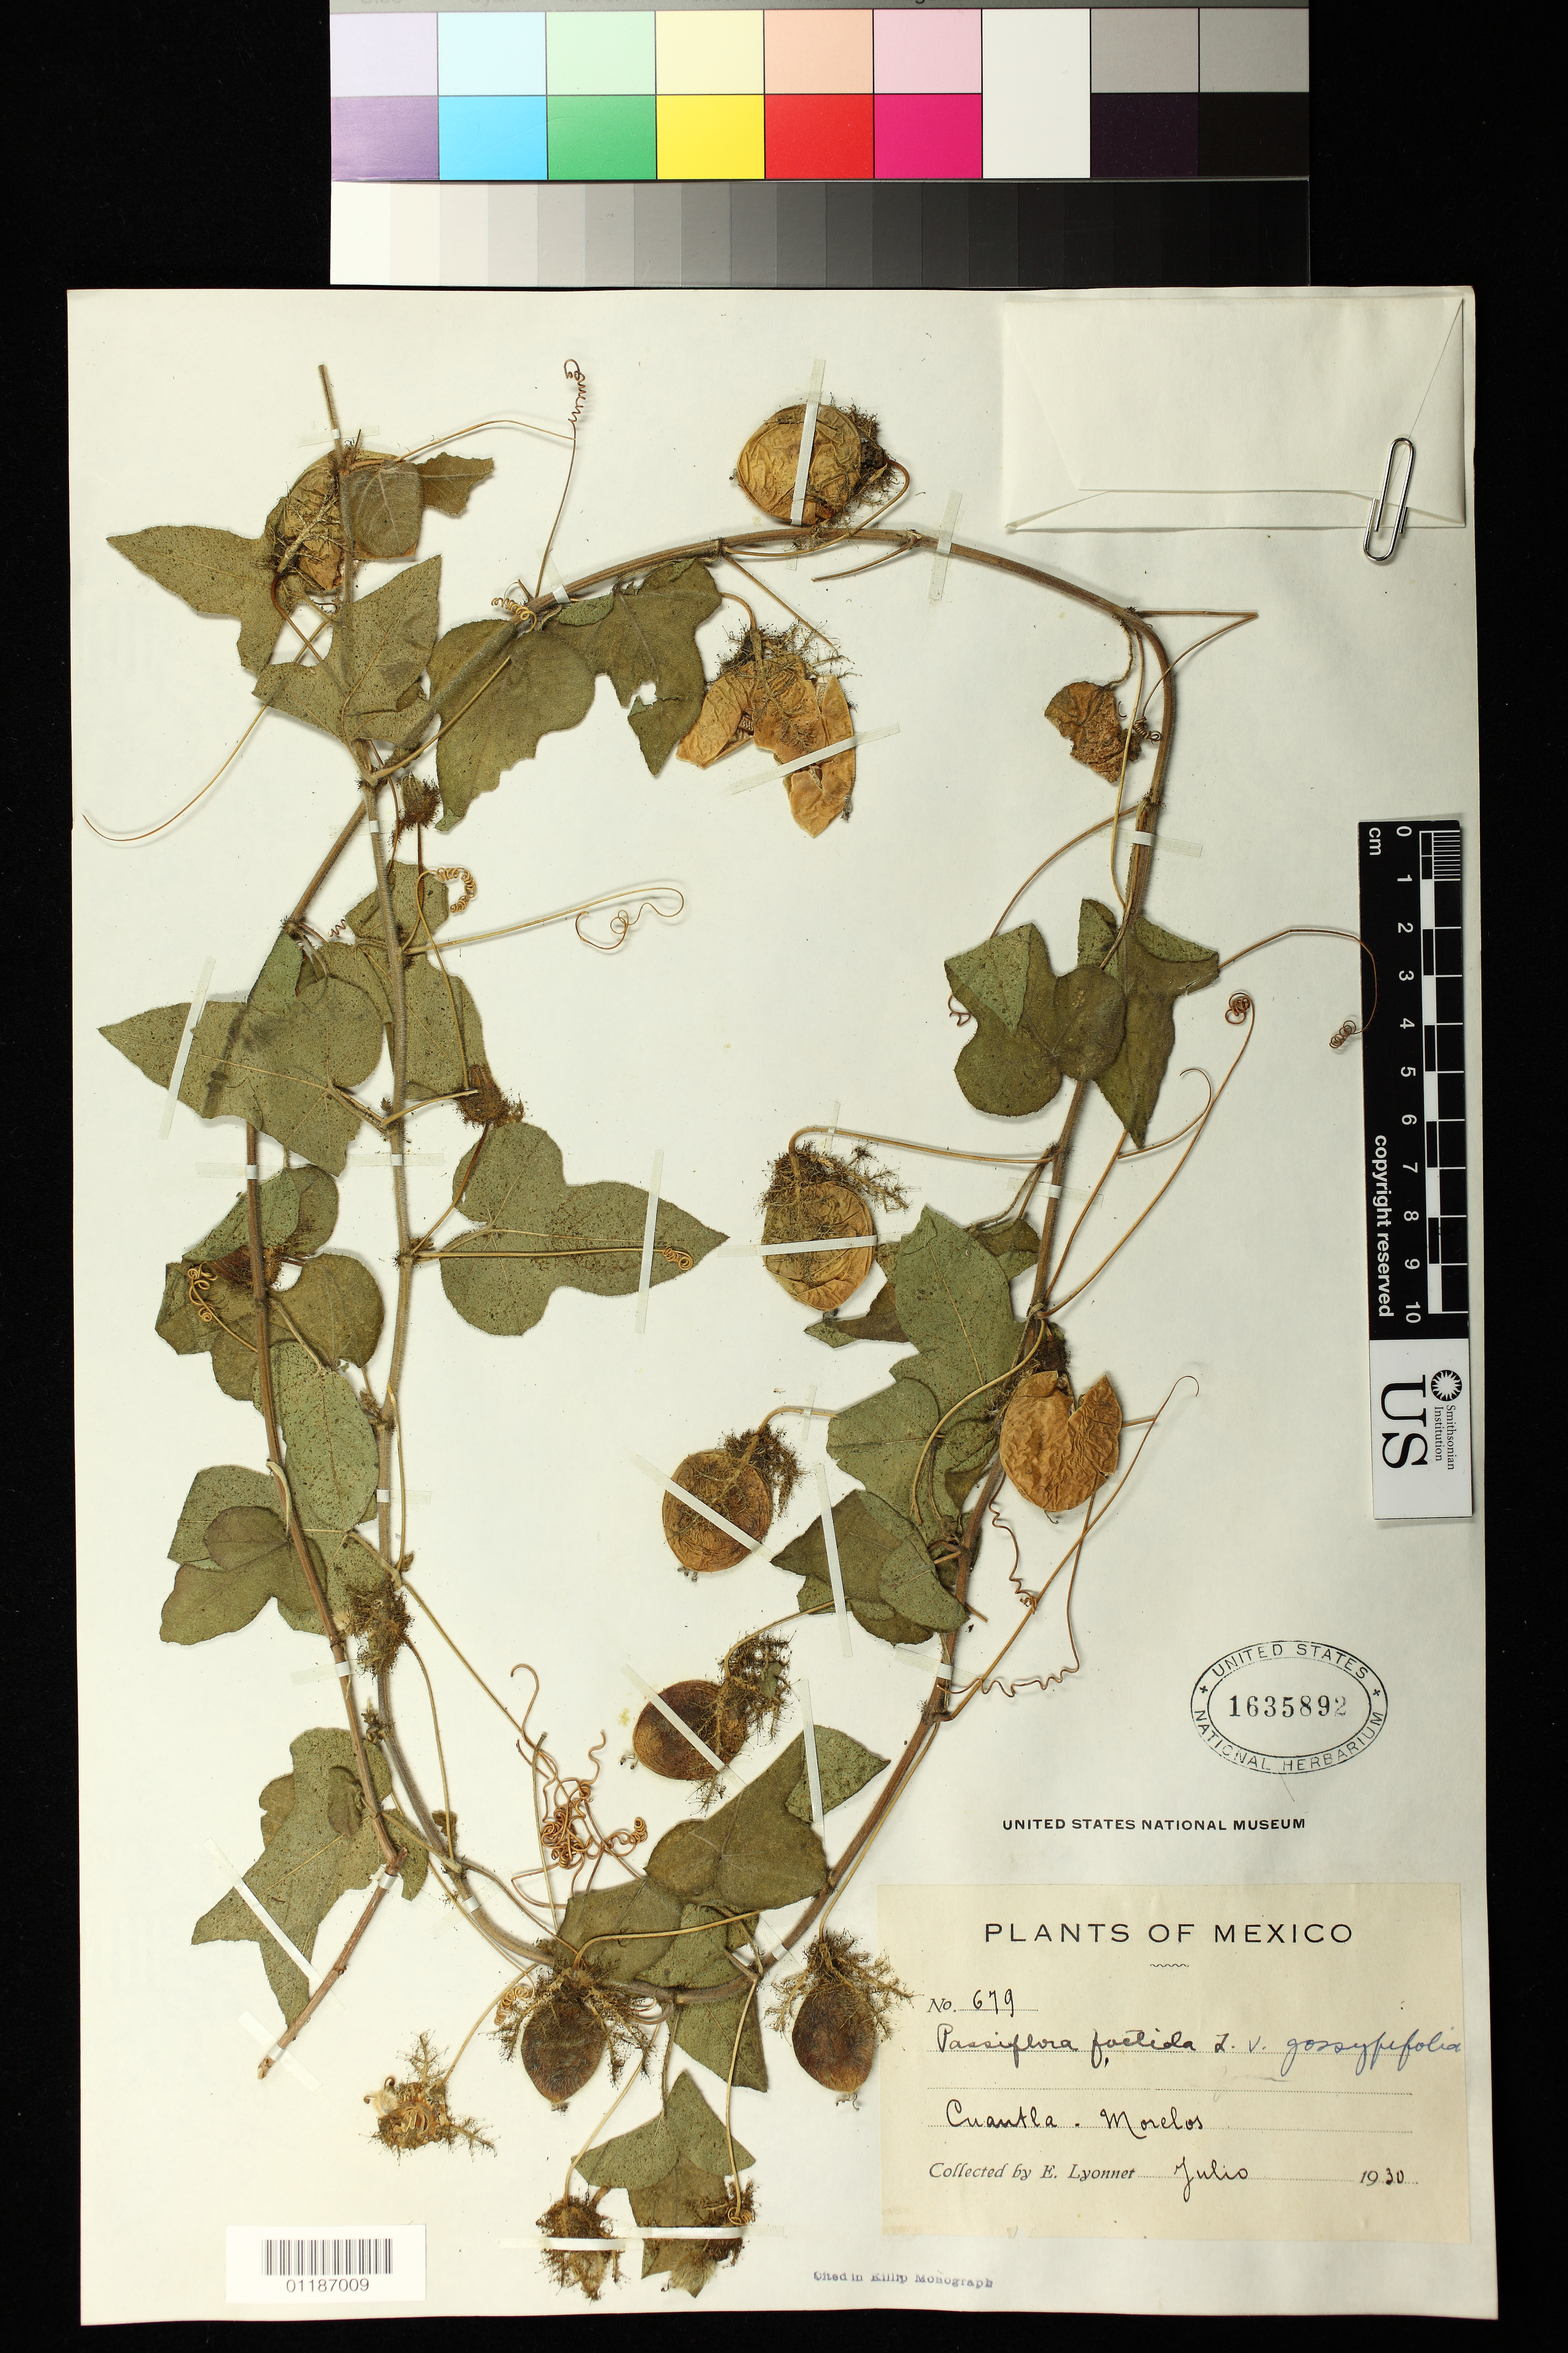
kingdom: Plantae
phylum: Tracheophyta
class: Magnoliopsida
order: Malpighiales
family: Passifloraceae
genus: Passiflora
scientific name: Passiflora foetida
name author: L.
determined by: Svoboda, Harlan T., (NA), US Department of Agriculture (UNITED STATES)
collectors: E. Lyonnet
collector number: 679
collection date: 1930-07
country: Mexico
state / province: Morelos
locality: Cuautla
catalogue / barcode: US 1635892